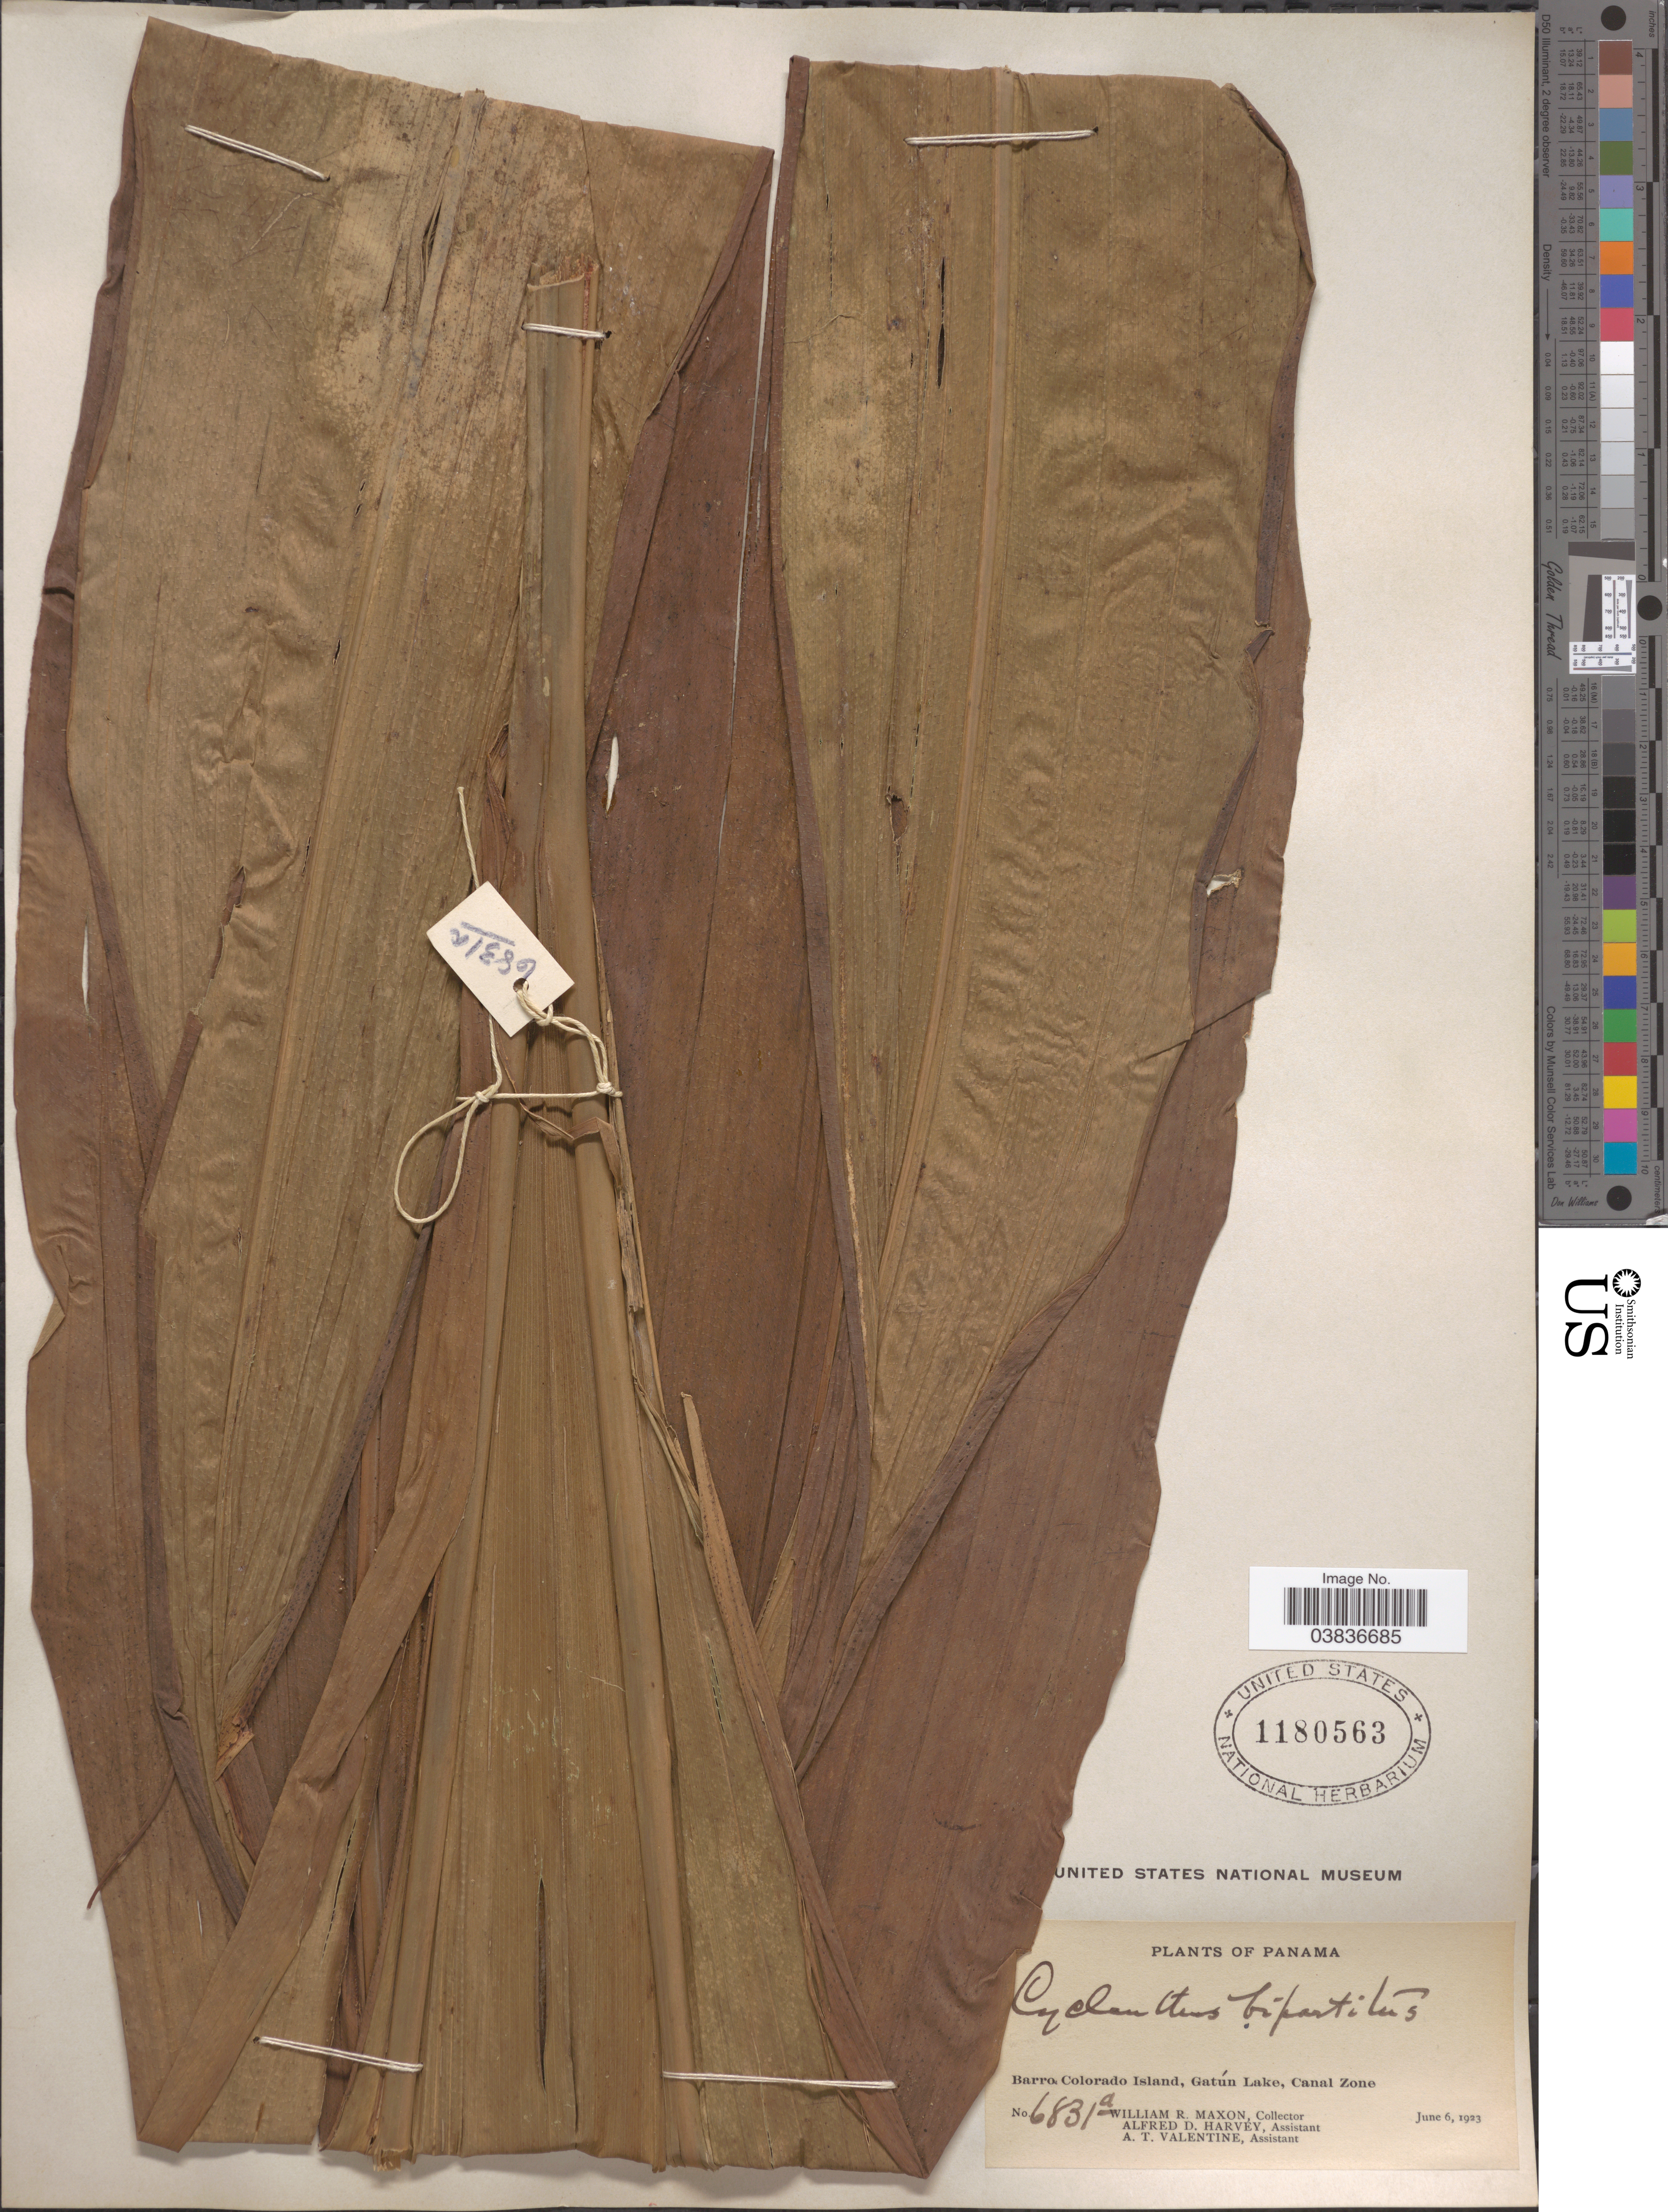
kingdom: Plantae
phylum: Tracheophyta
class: Liliopsida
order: Pandanales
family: Cyclanthaceae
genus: Cyclanthus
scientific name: Cyclanthus bipartitus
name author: Poit. ex A. Rich.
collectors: W. R. Maxon, A. D. Harvey & A. Valentine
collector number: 6831a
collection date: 1923-06-06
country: Panama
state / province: Panamá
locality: Barro Colorado Island, Gatún Lake, Canal Zone.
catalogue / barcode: US 1180563